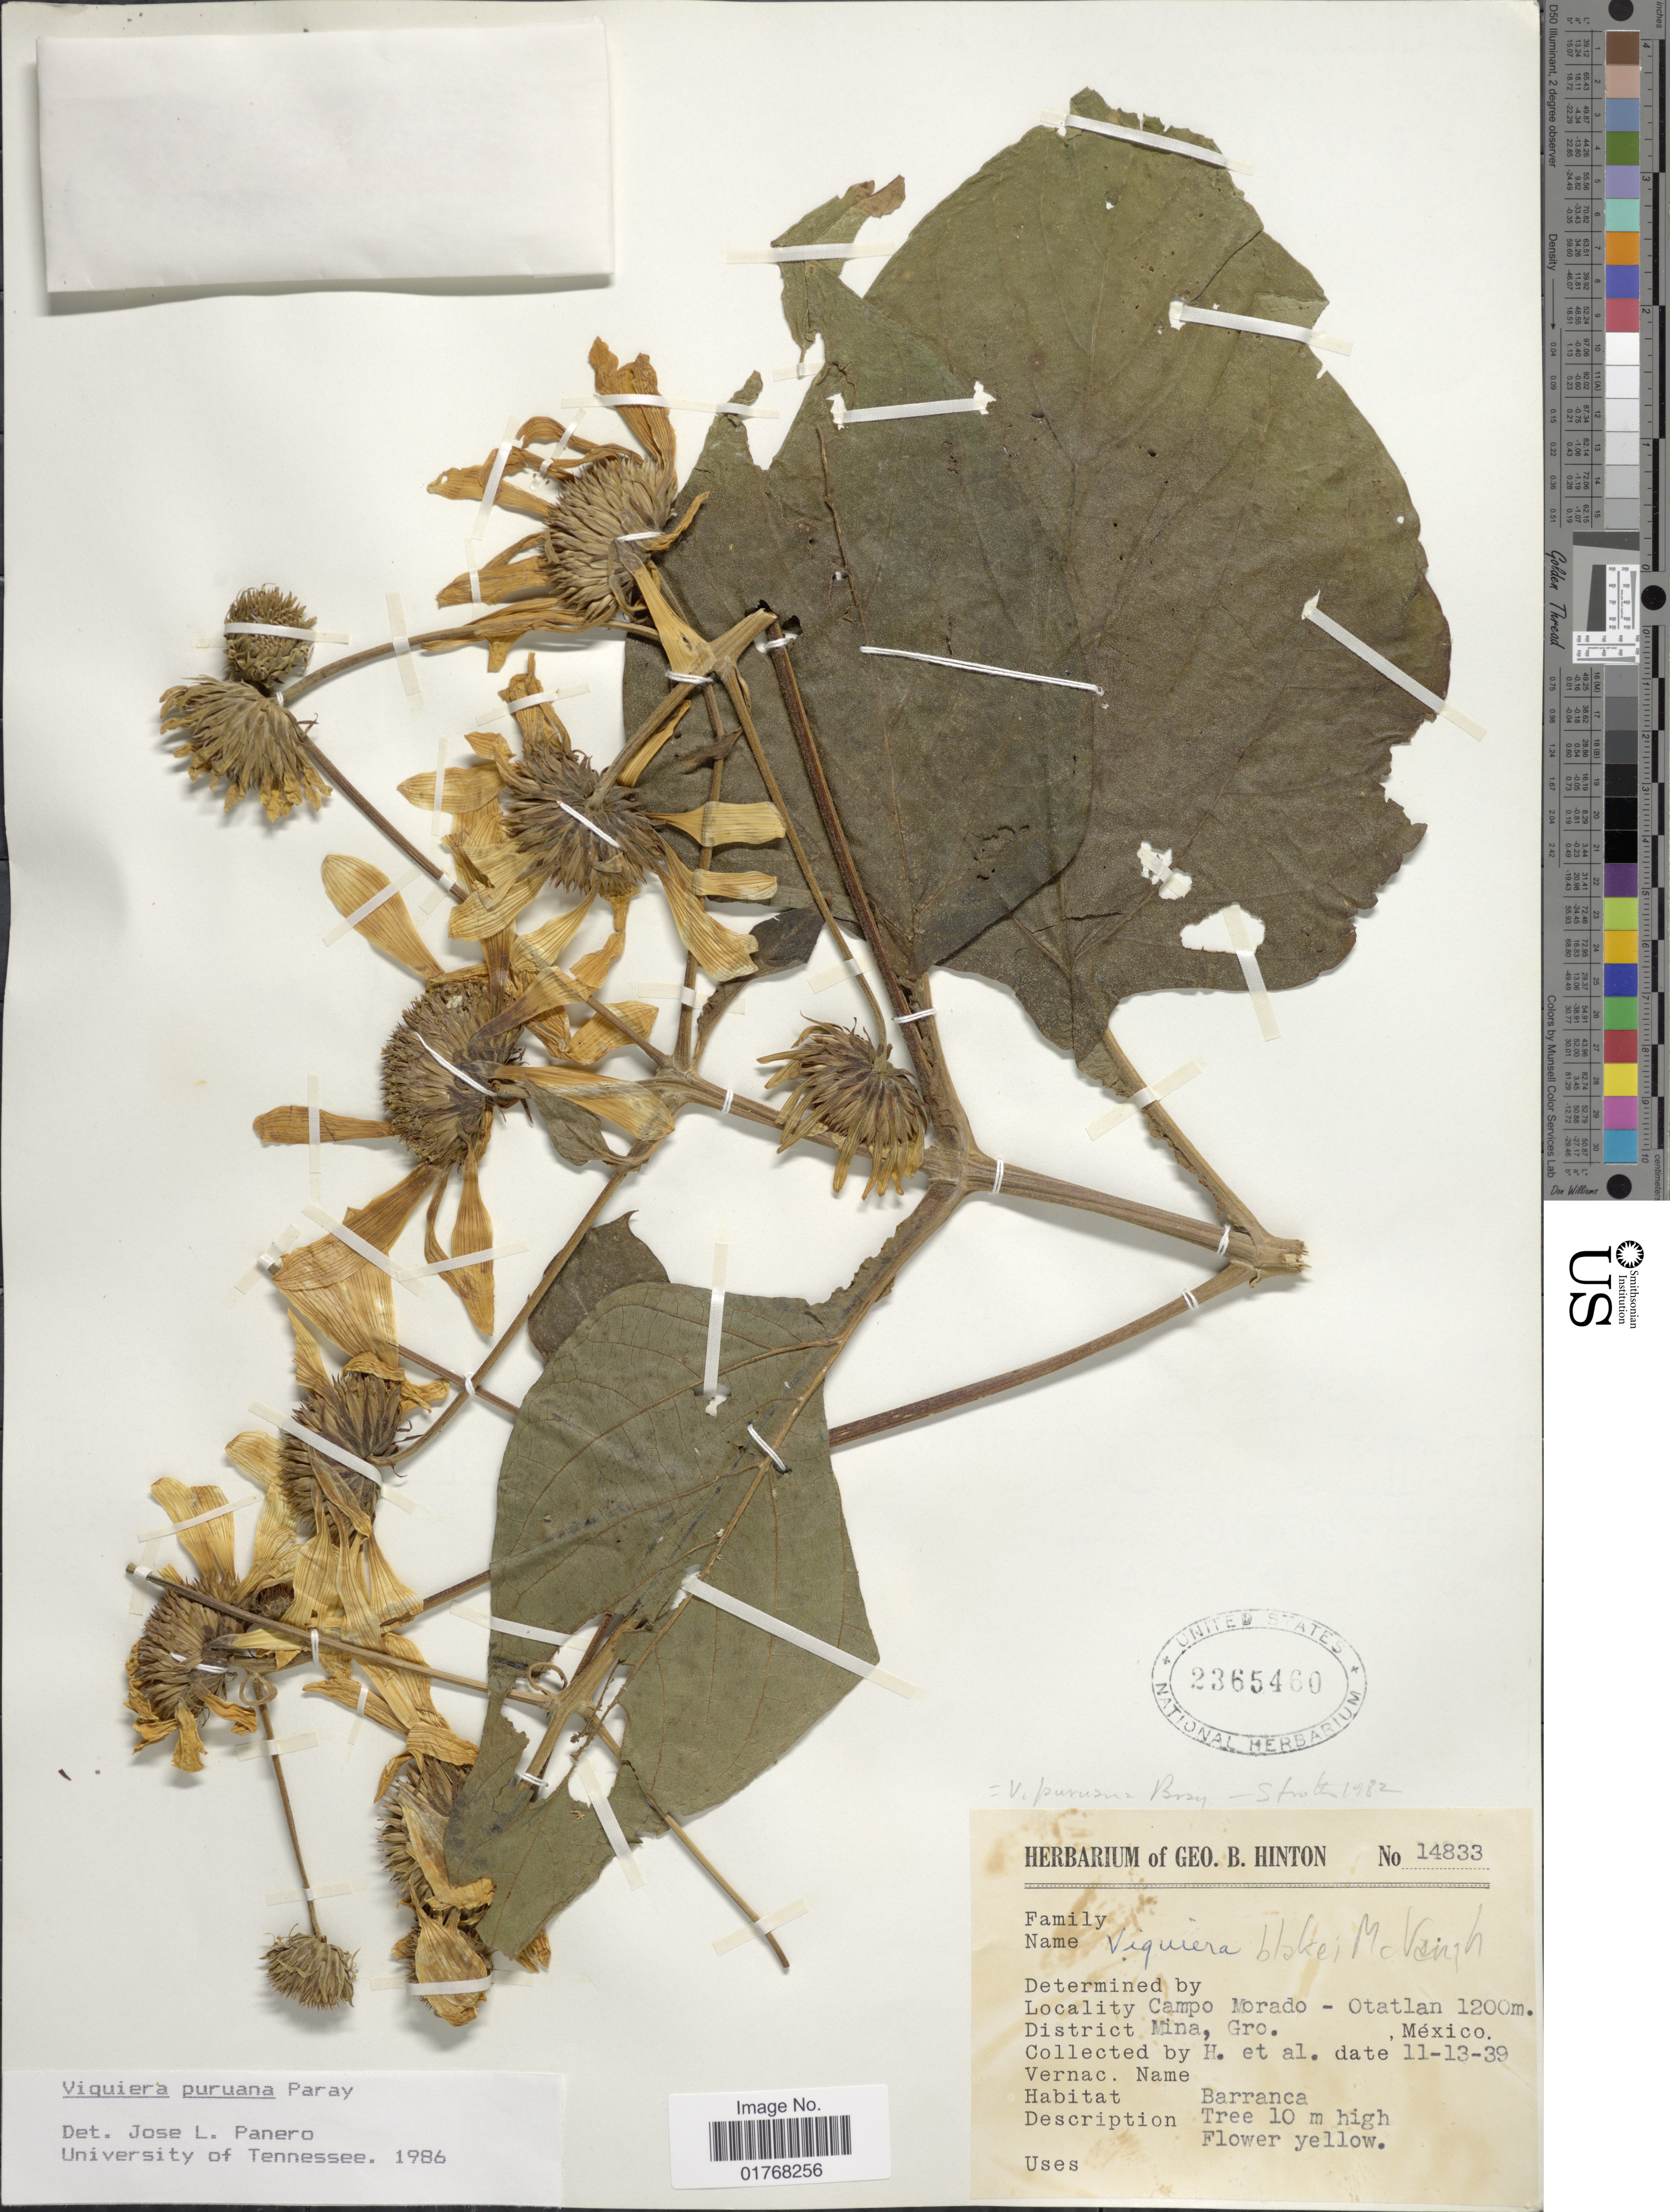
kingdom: Plantae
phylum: Tracheophyta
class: Magnoliopsida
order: Asterales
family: Asteraceae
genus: Viguiera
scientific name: Viguiera puruana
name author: Paray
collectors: G. B. Hinton & et al.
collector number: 14833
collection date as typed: Transcribed d/m/y: 13/11/39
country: Mexico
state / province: Guerrero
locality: Campo Morado - Otatlan, District Mina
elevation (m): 1200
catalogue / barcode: US 2365460